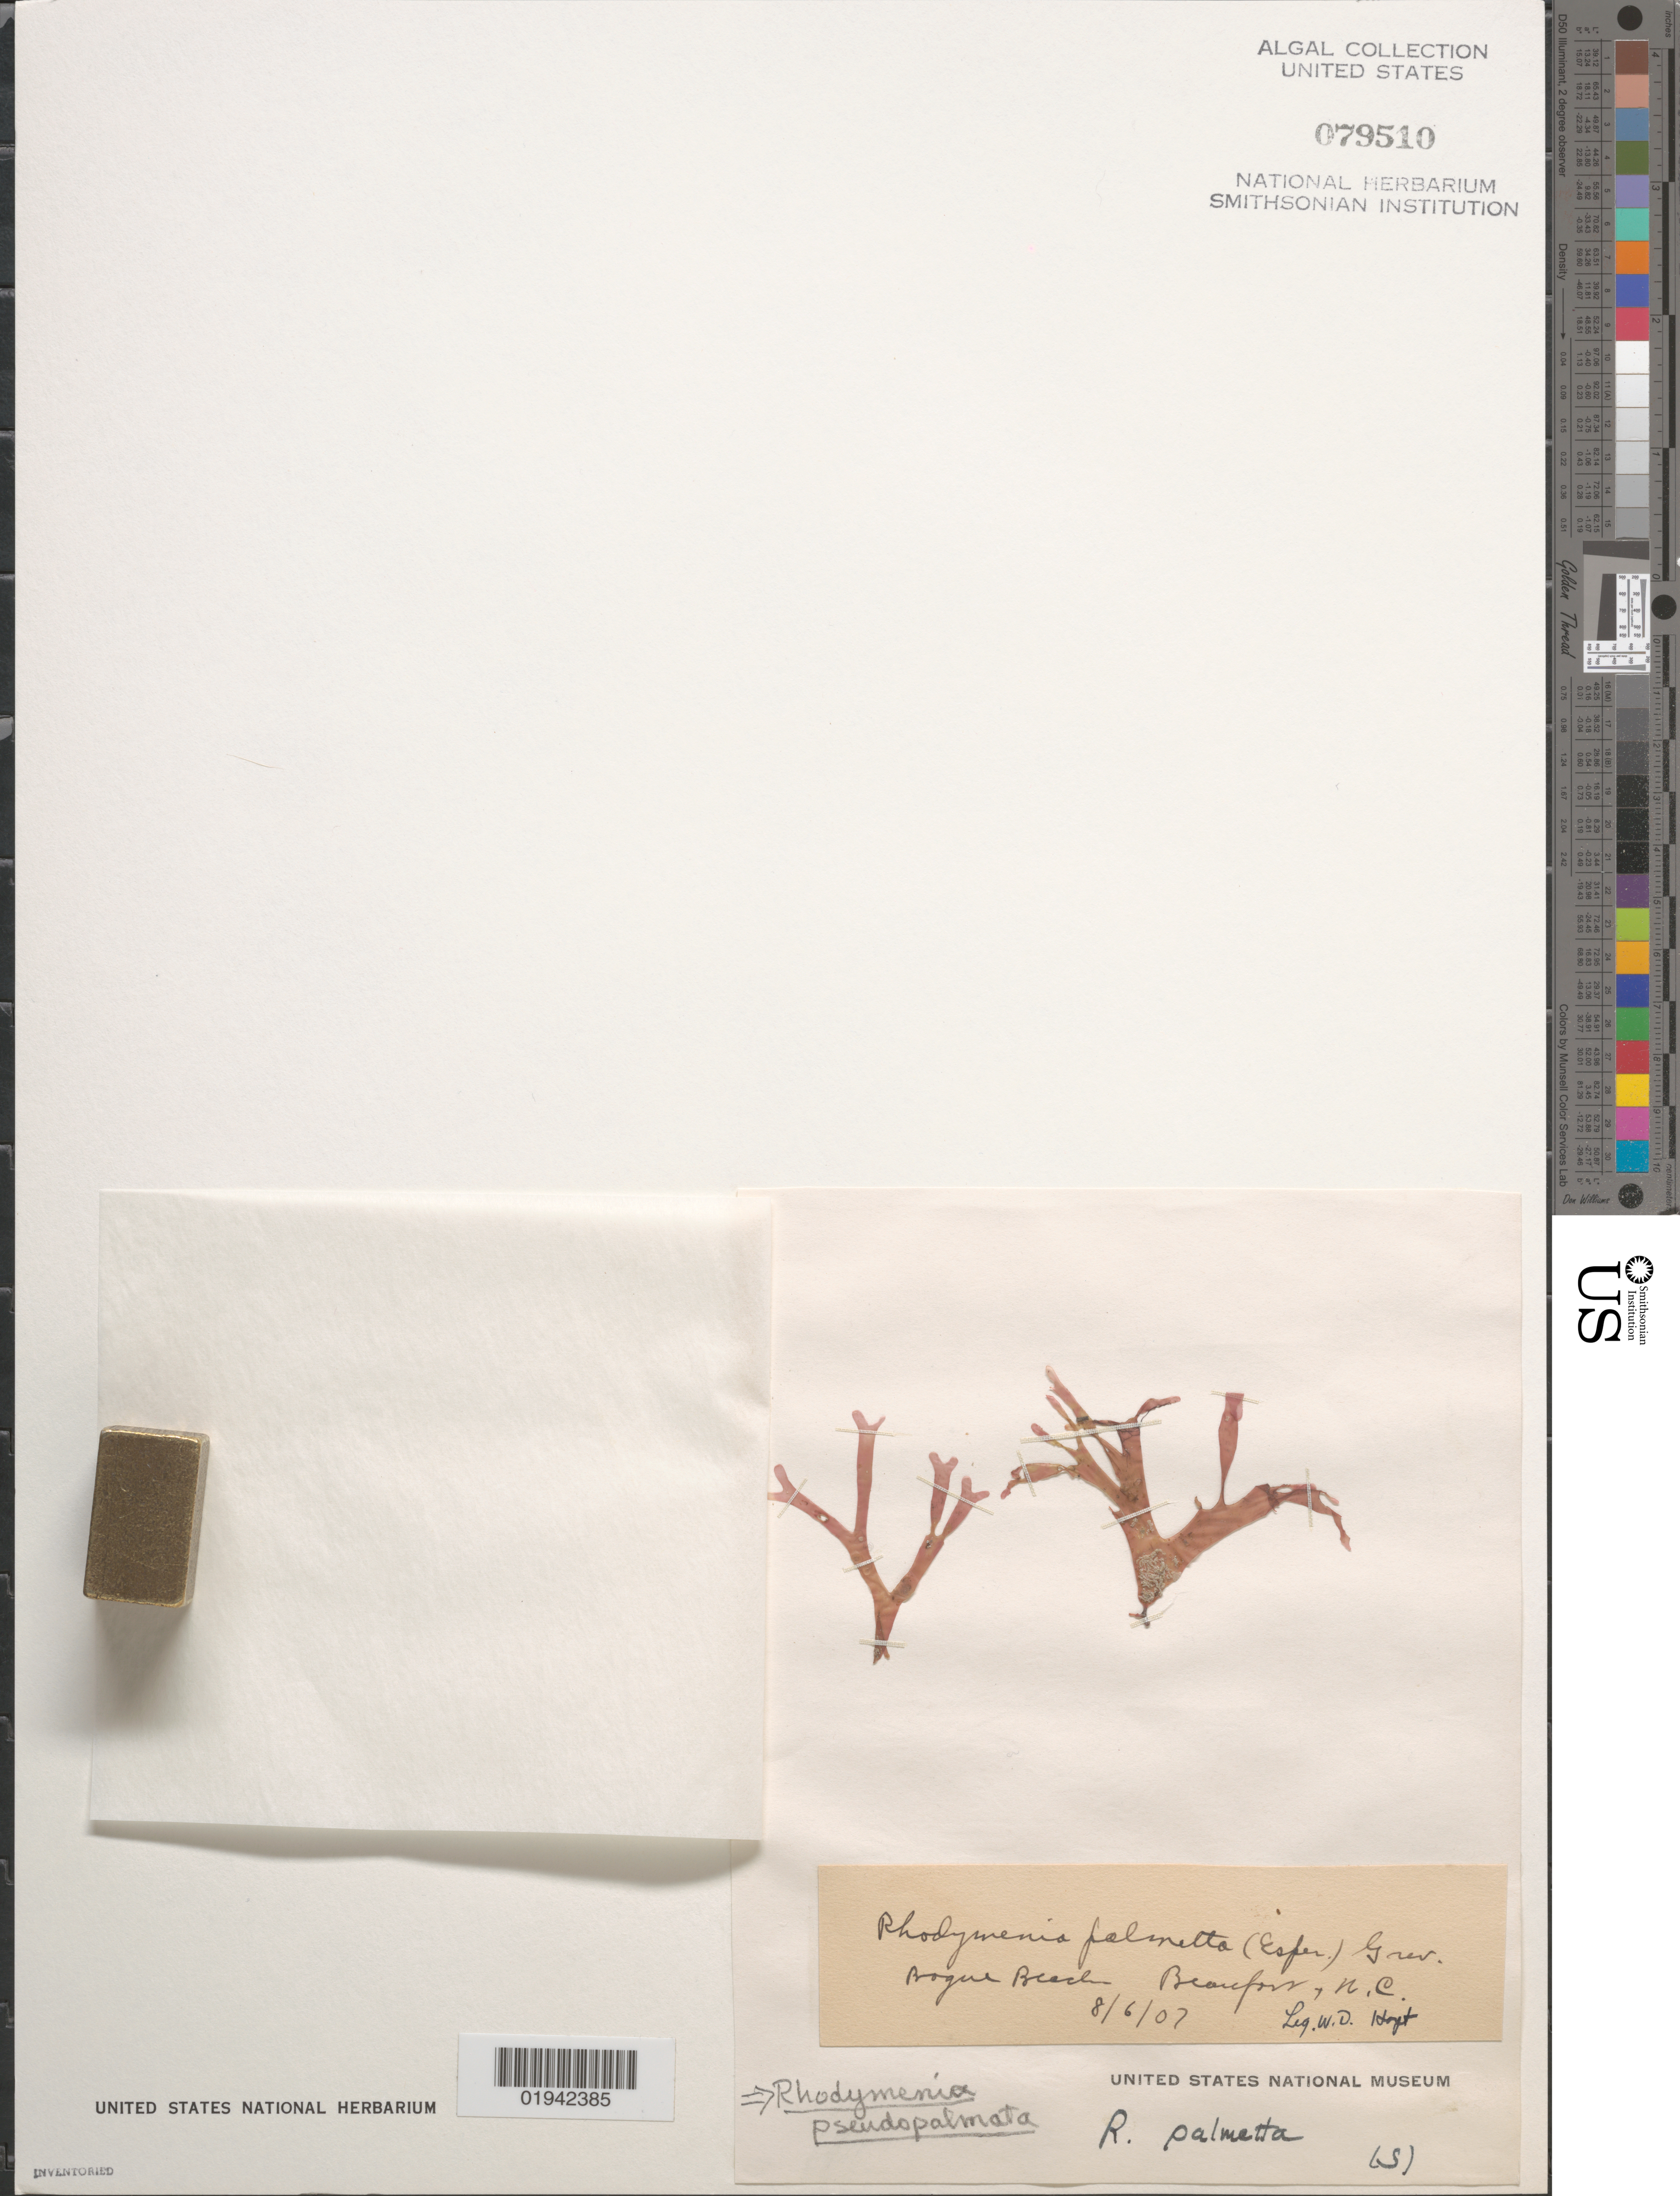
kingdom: Plantae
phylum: Rhodophyta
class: Florideophyceae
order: Rhodymeniales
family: Rhodymeniaceae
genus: Rhodymenia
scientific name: Rhodymenia pseudopalmata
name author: (J.V.Lamouroux) P.C. Silva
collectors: W. D. Hoyt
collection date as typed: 06 Aug 1907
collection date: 1907-08-06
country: United States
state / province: North Carolina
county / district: Carteret County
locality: Beaufort, Bogue Beach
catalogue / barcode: US 79510